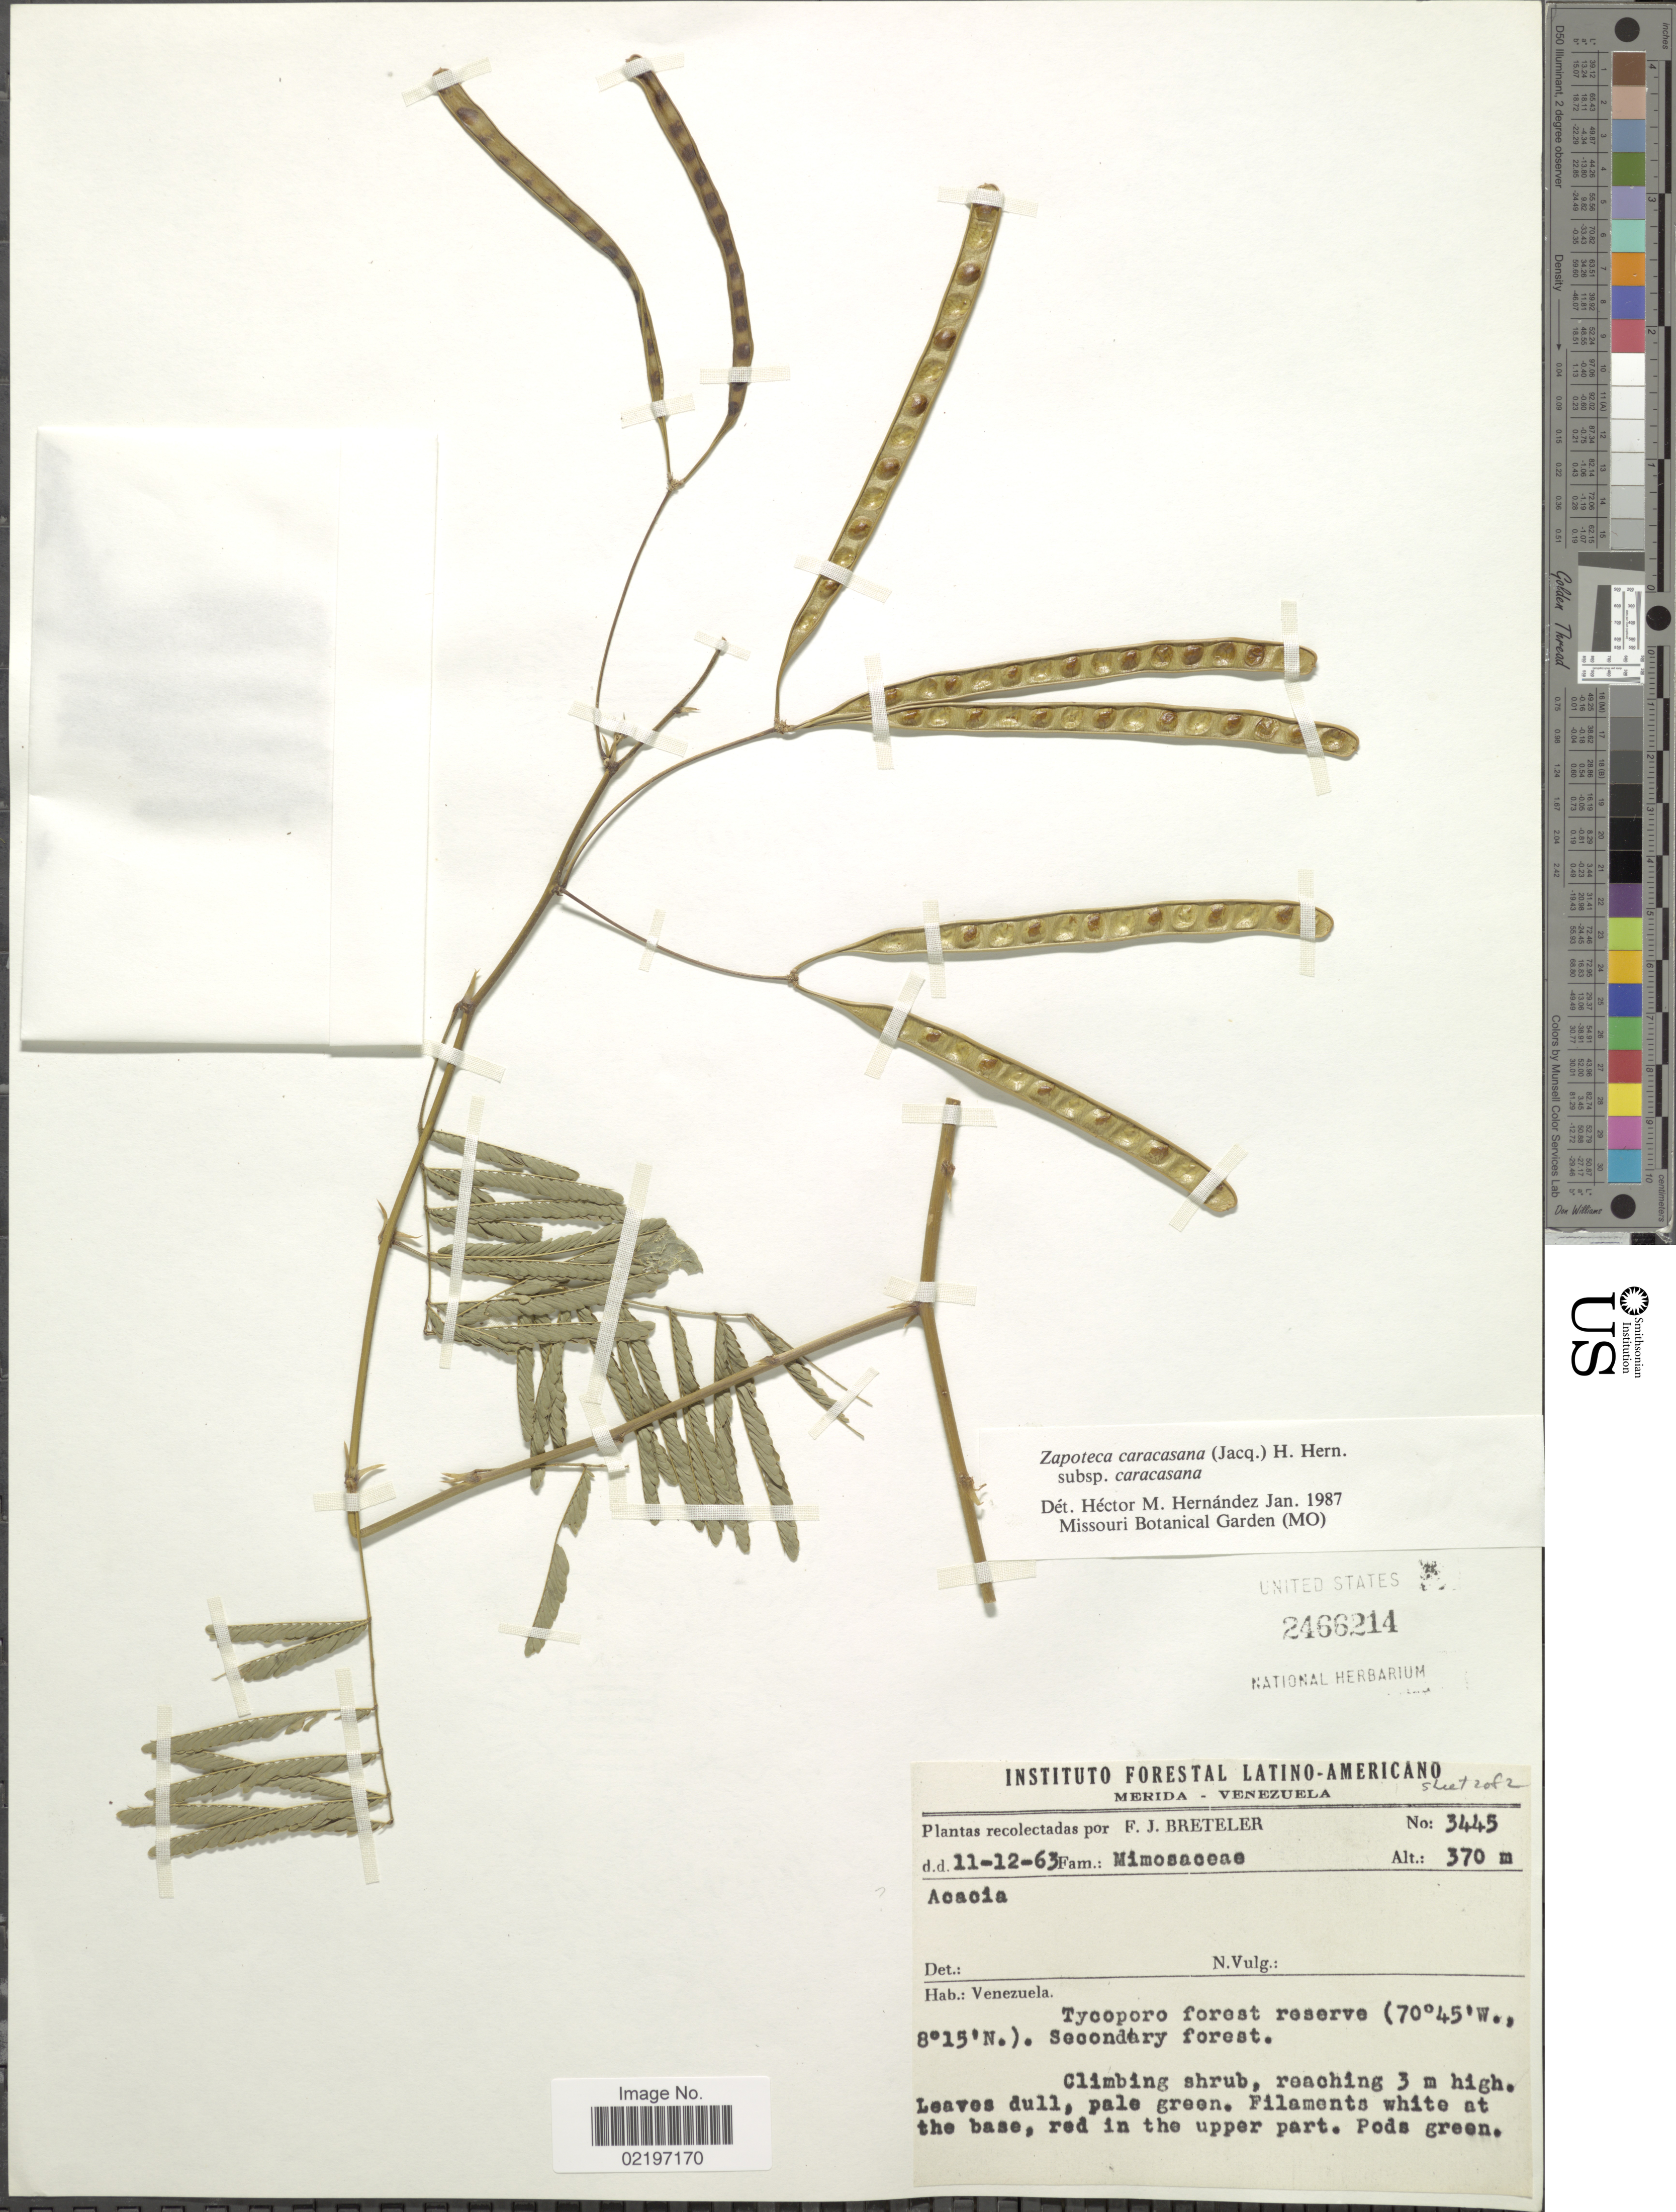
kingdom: Plantae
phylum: Tracheophyta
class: Magnoliopsida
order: Fabales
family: Fabaceae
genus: Zapoteca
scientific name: Zapoteca caracasana subsp. caracasana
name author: (Jacq.) H.M. Hern.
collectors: F. J. Breteler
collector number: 3445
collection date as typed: Transcribed d/m/y: 11/12/63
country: Venezuela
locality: Tycoporo forest reserve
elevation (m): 370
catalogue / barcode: US 2466214